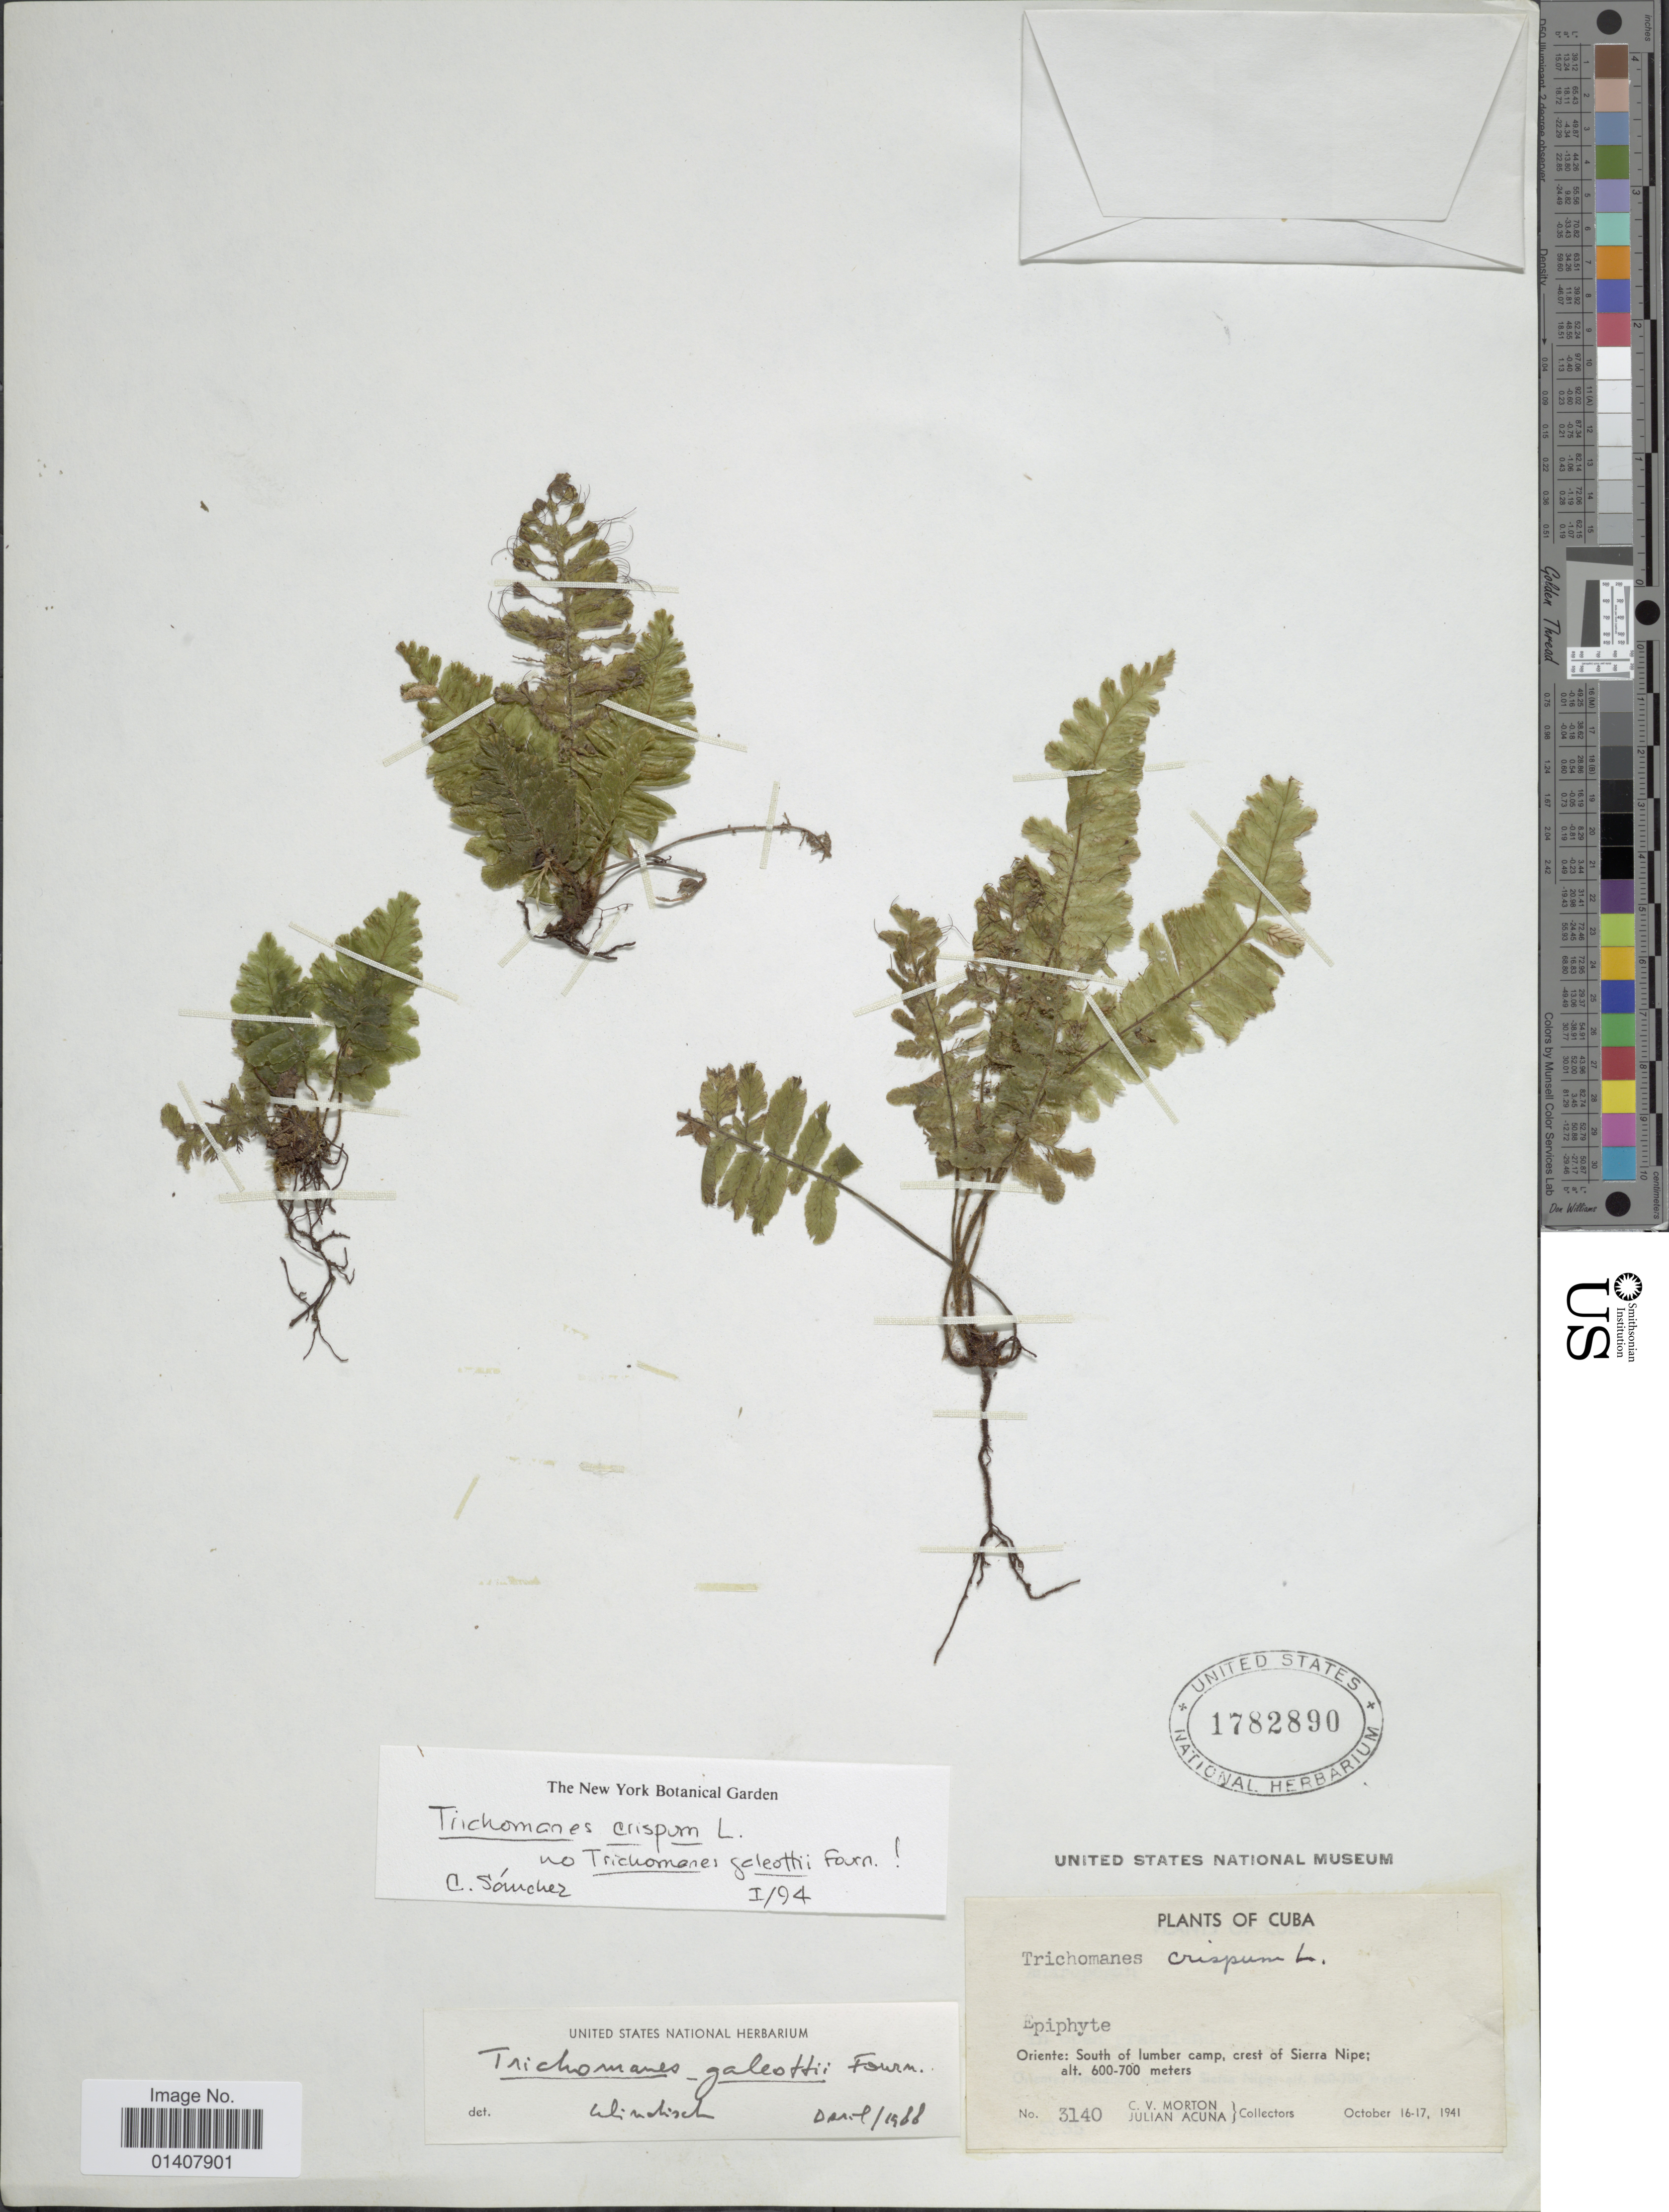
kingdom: Plantae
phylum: Tracheophyta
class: Polypodiopsida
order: Hymenophyllales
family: Hymenophyllaceae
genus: Trichomanes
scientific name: Trichomanes crispum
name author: L.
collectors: C. V. Morton & J. B. Acuña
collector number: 3140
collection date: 1941-10-16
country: Cuba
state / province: Oriente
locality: Oriente: South of lumber camp, crest of Sierra Nipe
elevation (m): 600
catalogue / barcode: US 1782890